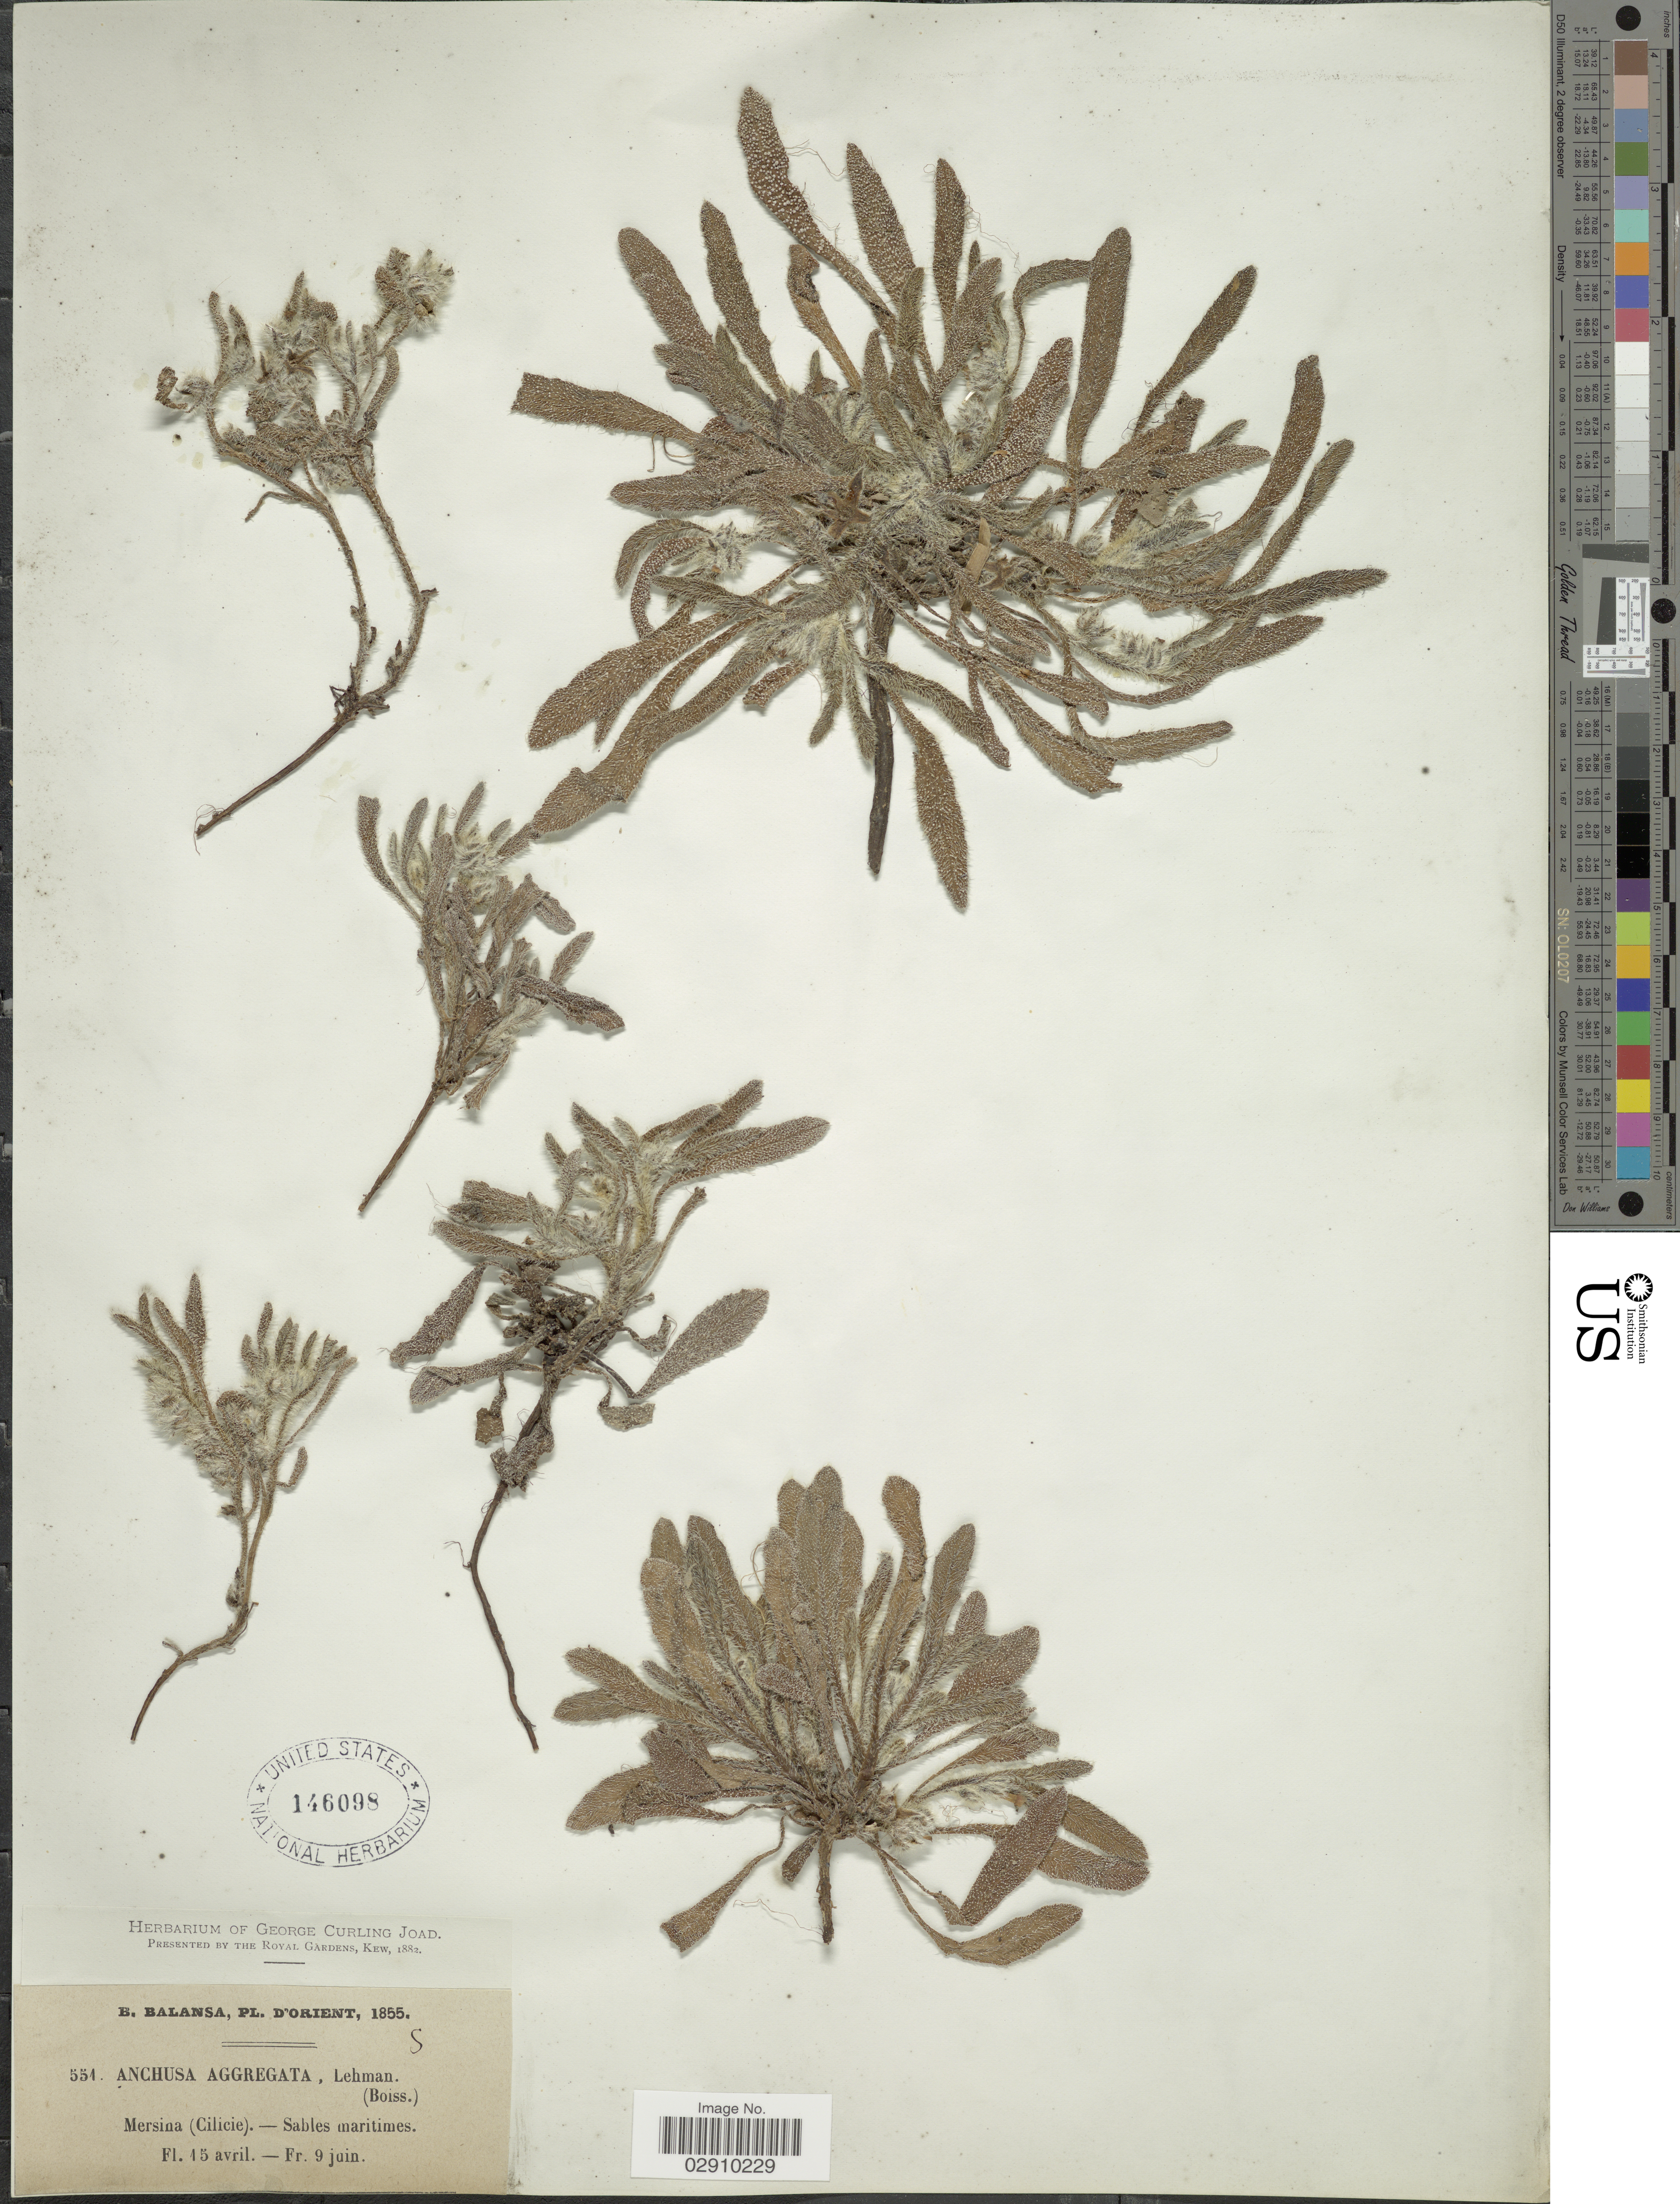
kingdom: Plantae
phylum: Tracheophyta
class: Magnoliopsida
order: Boraginales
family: Boraginaceae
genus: Anchusa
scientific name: Anchusa aggregata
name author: Lehm.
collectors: B. Balansa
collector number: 551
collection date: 1855-04-15/1855-06-09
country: Turkey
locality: Mersina (Cilicie) - Sables maritimes, Pl. D'Orient.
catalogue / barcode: US 146098